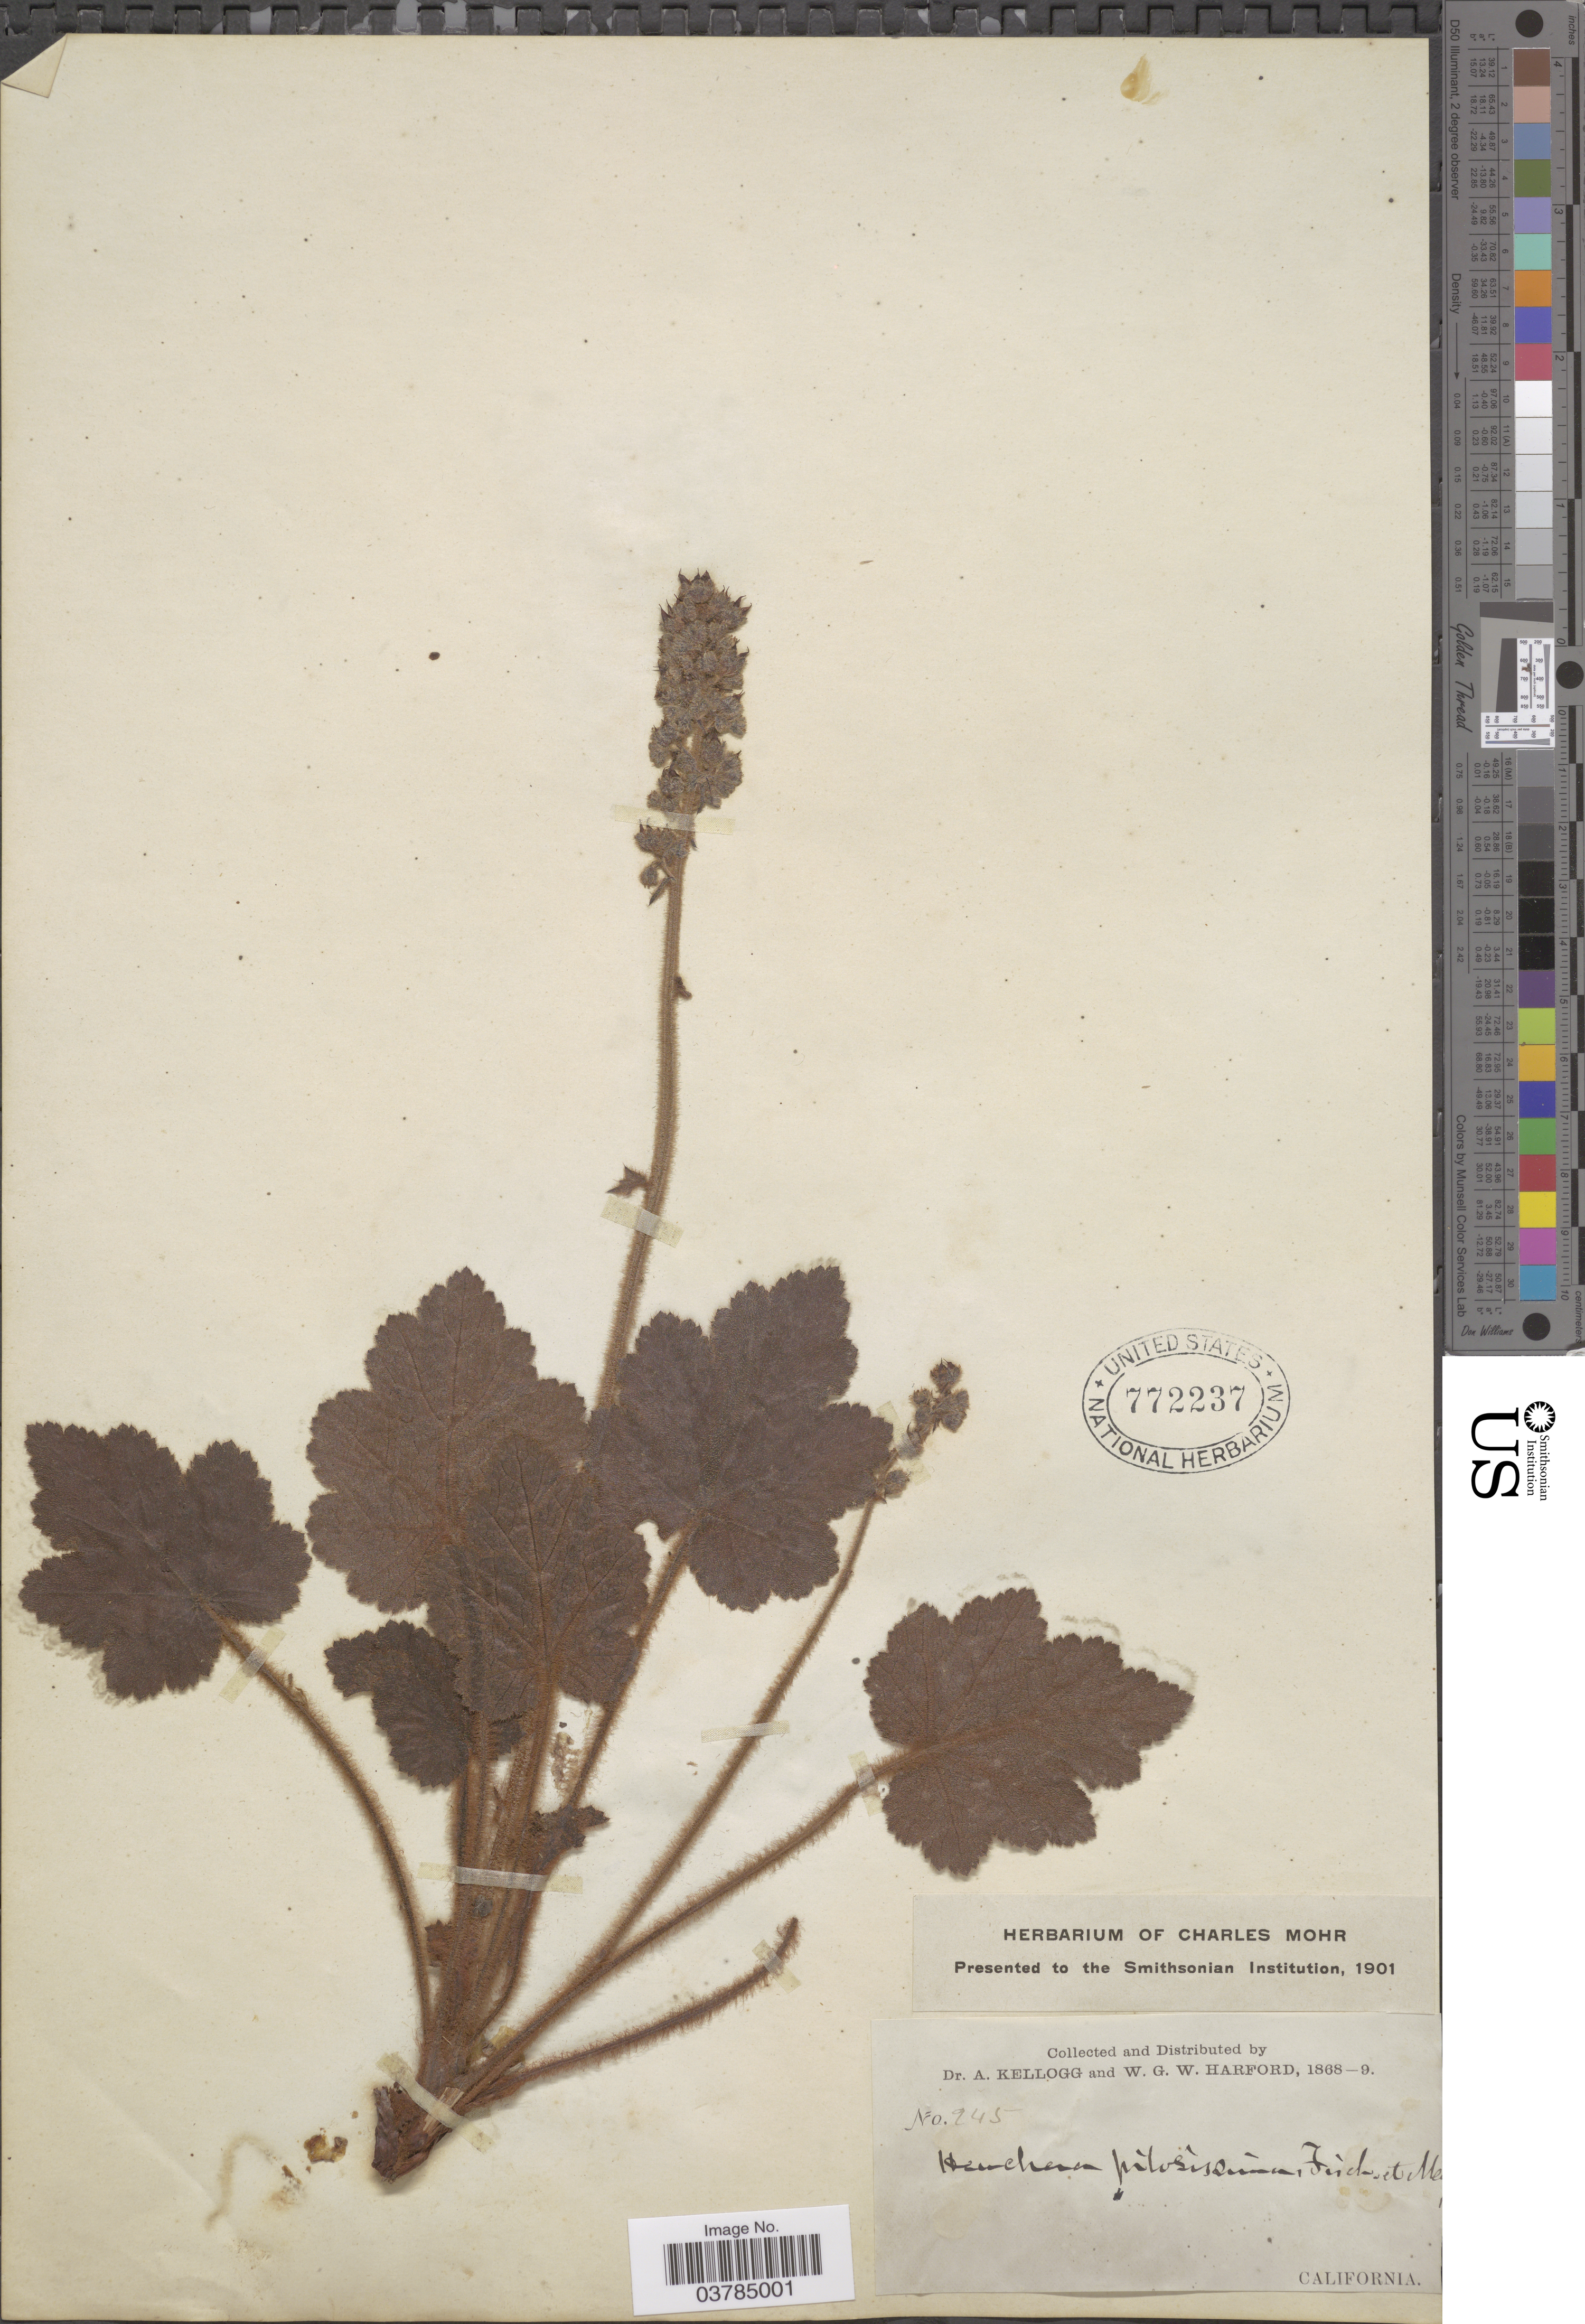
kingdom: Plantae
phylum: Tracheophyta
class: Magnoliopsida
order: Saxifragales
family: Saxifragaceae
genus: Heuchera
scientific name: Heuchera pilosissima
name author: Fisch. & C.A. Mey.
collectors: A. Kellogg & W. G. W. Harford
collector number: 245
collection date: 1868/1869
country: United States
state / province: California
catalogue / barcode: US 772237